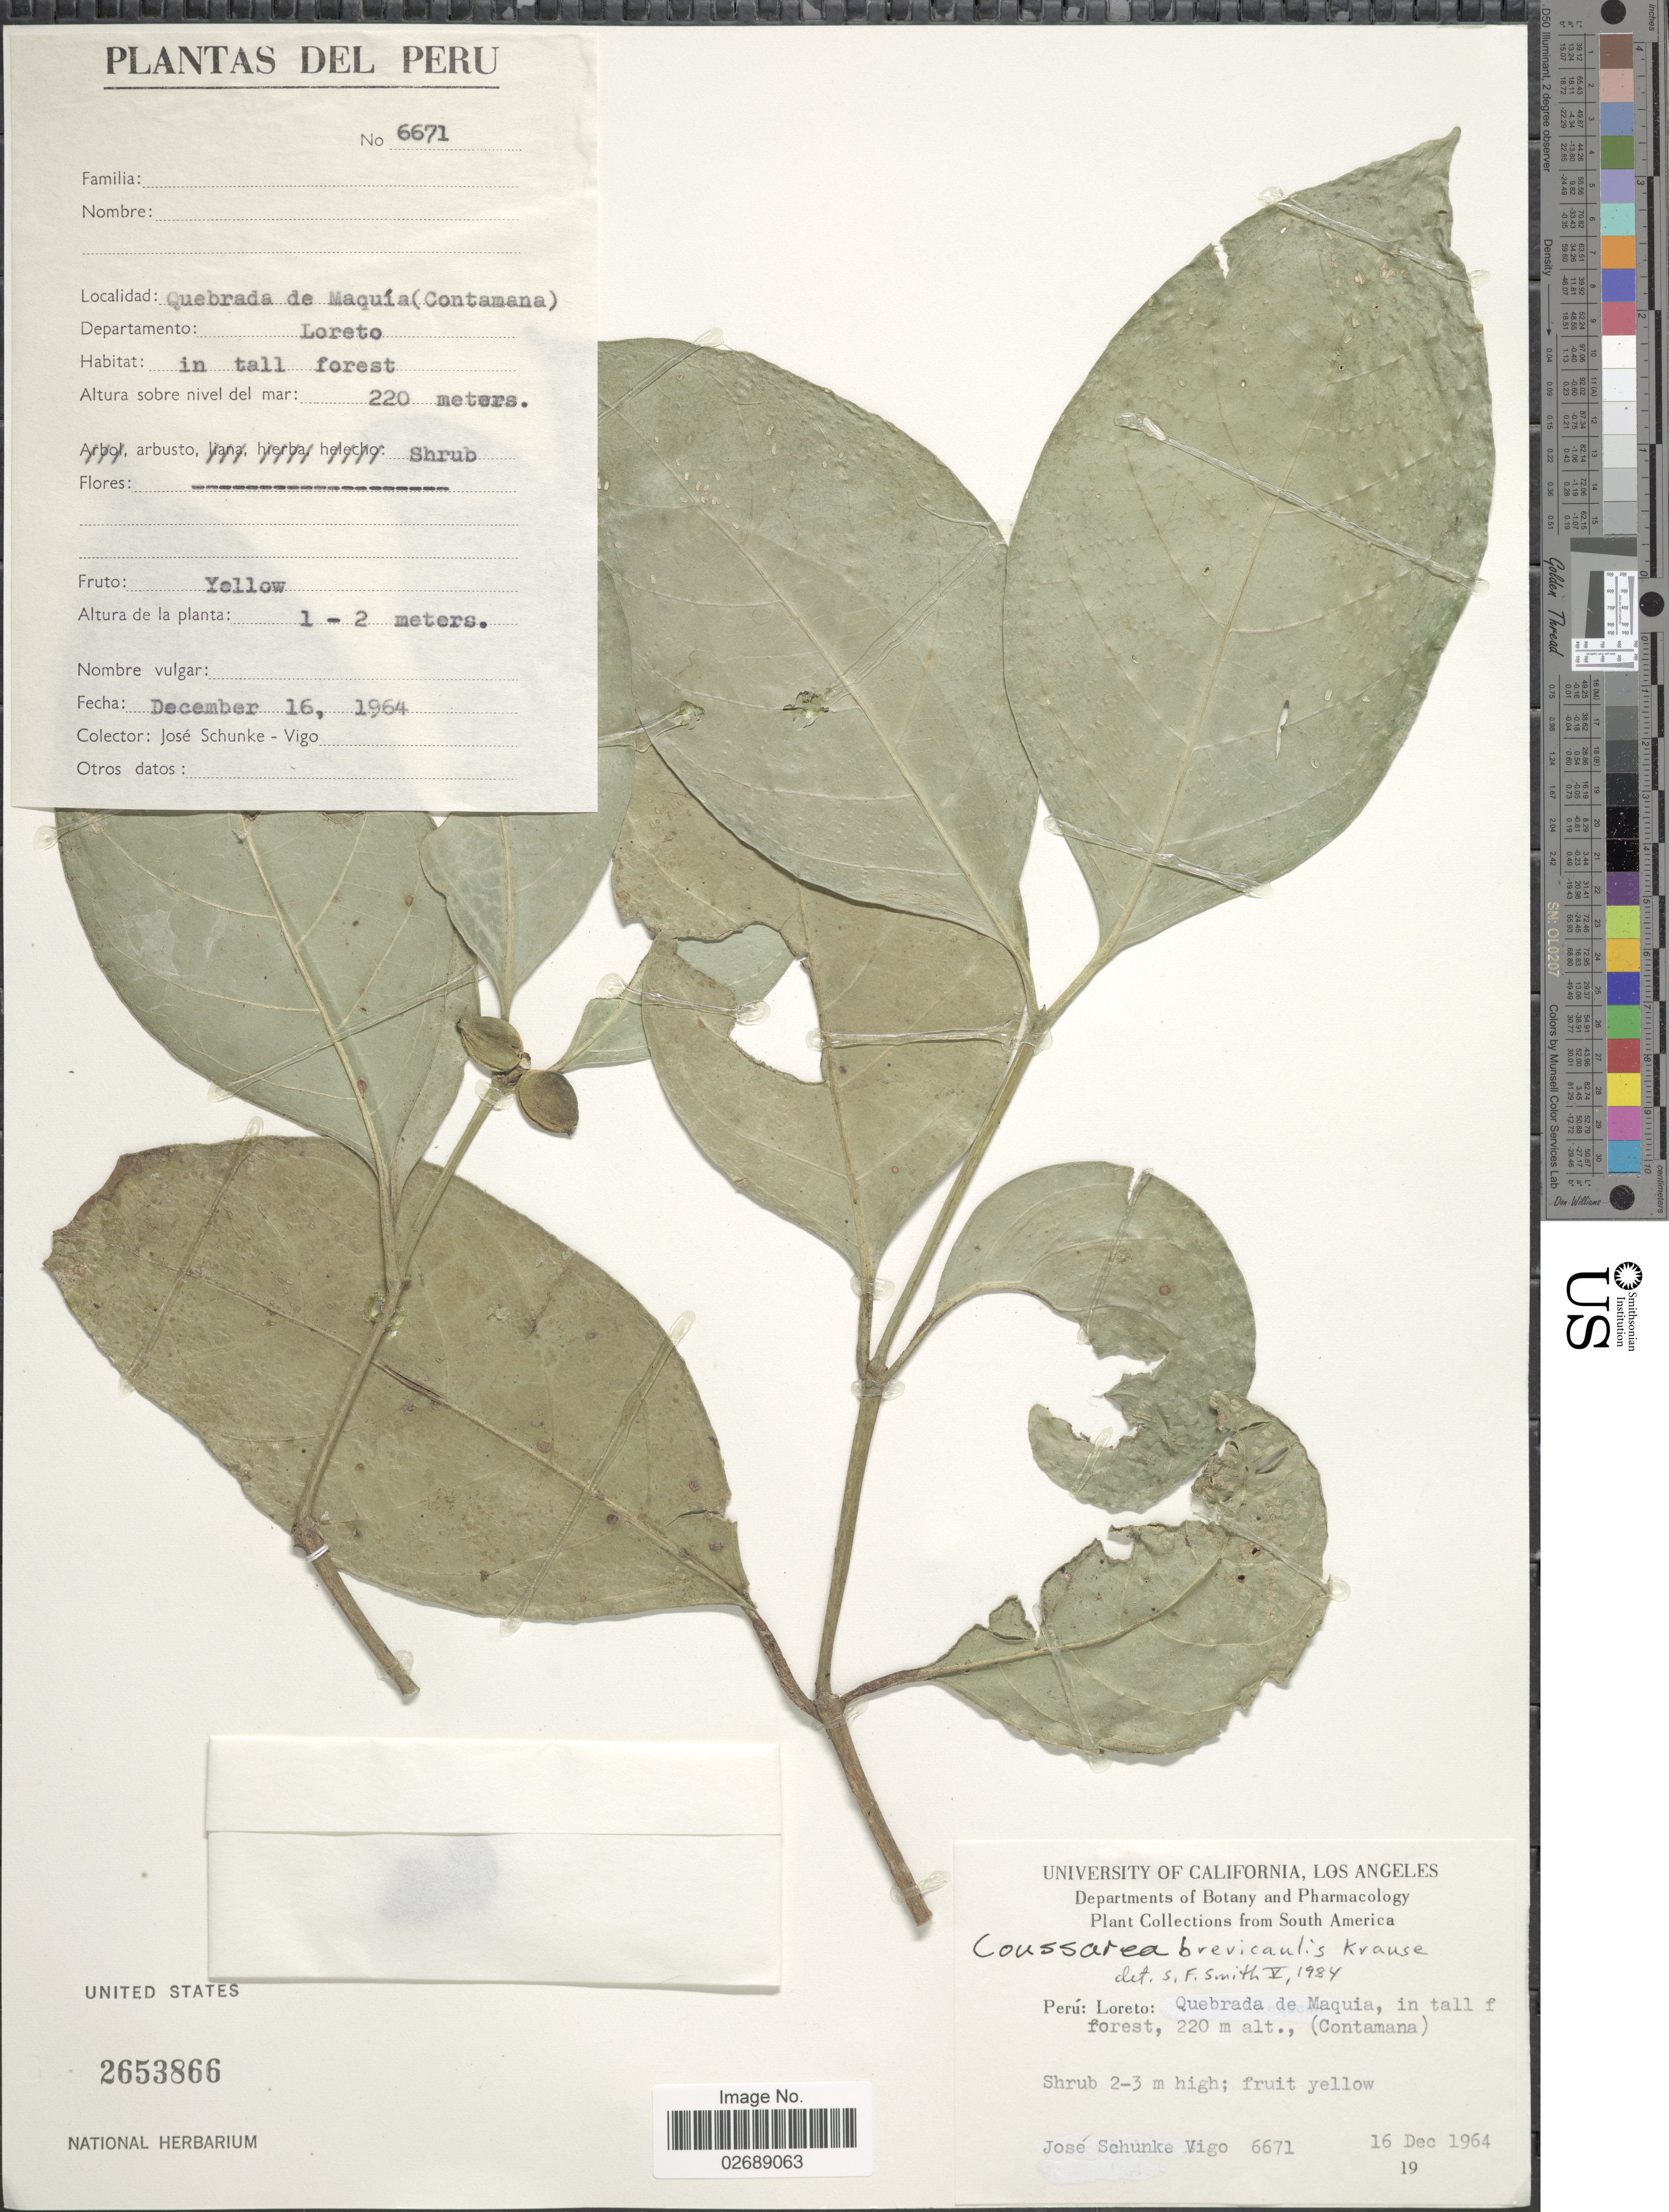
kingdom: Plantae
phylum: Tracheophyta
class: Magnoliopsida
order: Gentianales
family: Rubiaceae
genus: Coussarea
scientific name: Coussarea brevicaulis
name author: K. Krause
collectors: J. Schunke Vigo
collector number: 6671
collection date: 1964-12-16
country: Peru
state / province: Loreto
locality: Quebrada de Maquia, in tall of forest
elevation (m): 220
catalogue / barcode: US 2653866